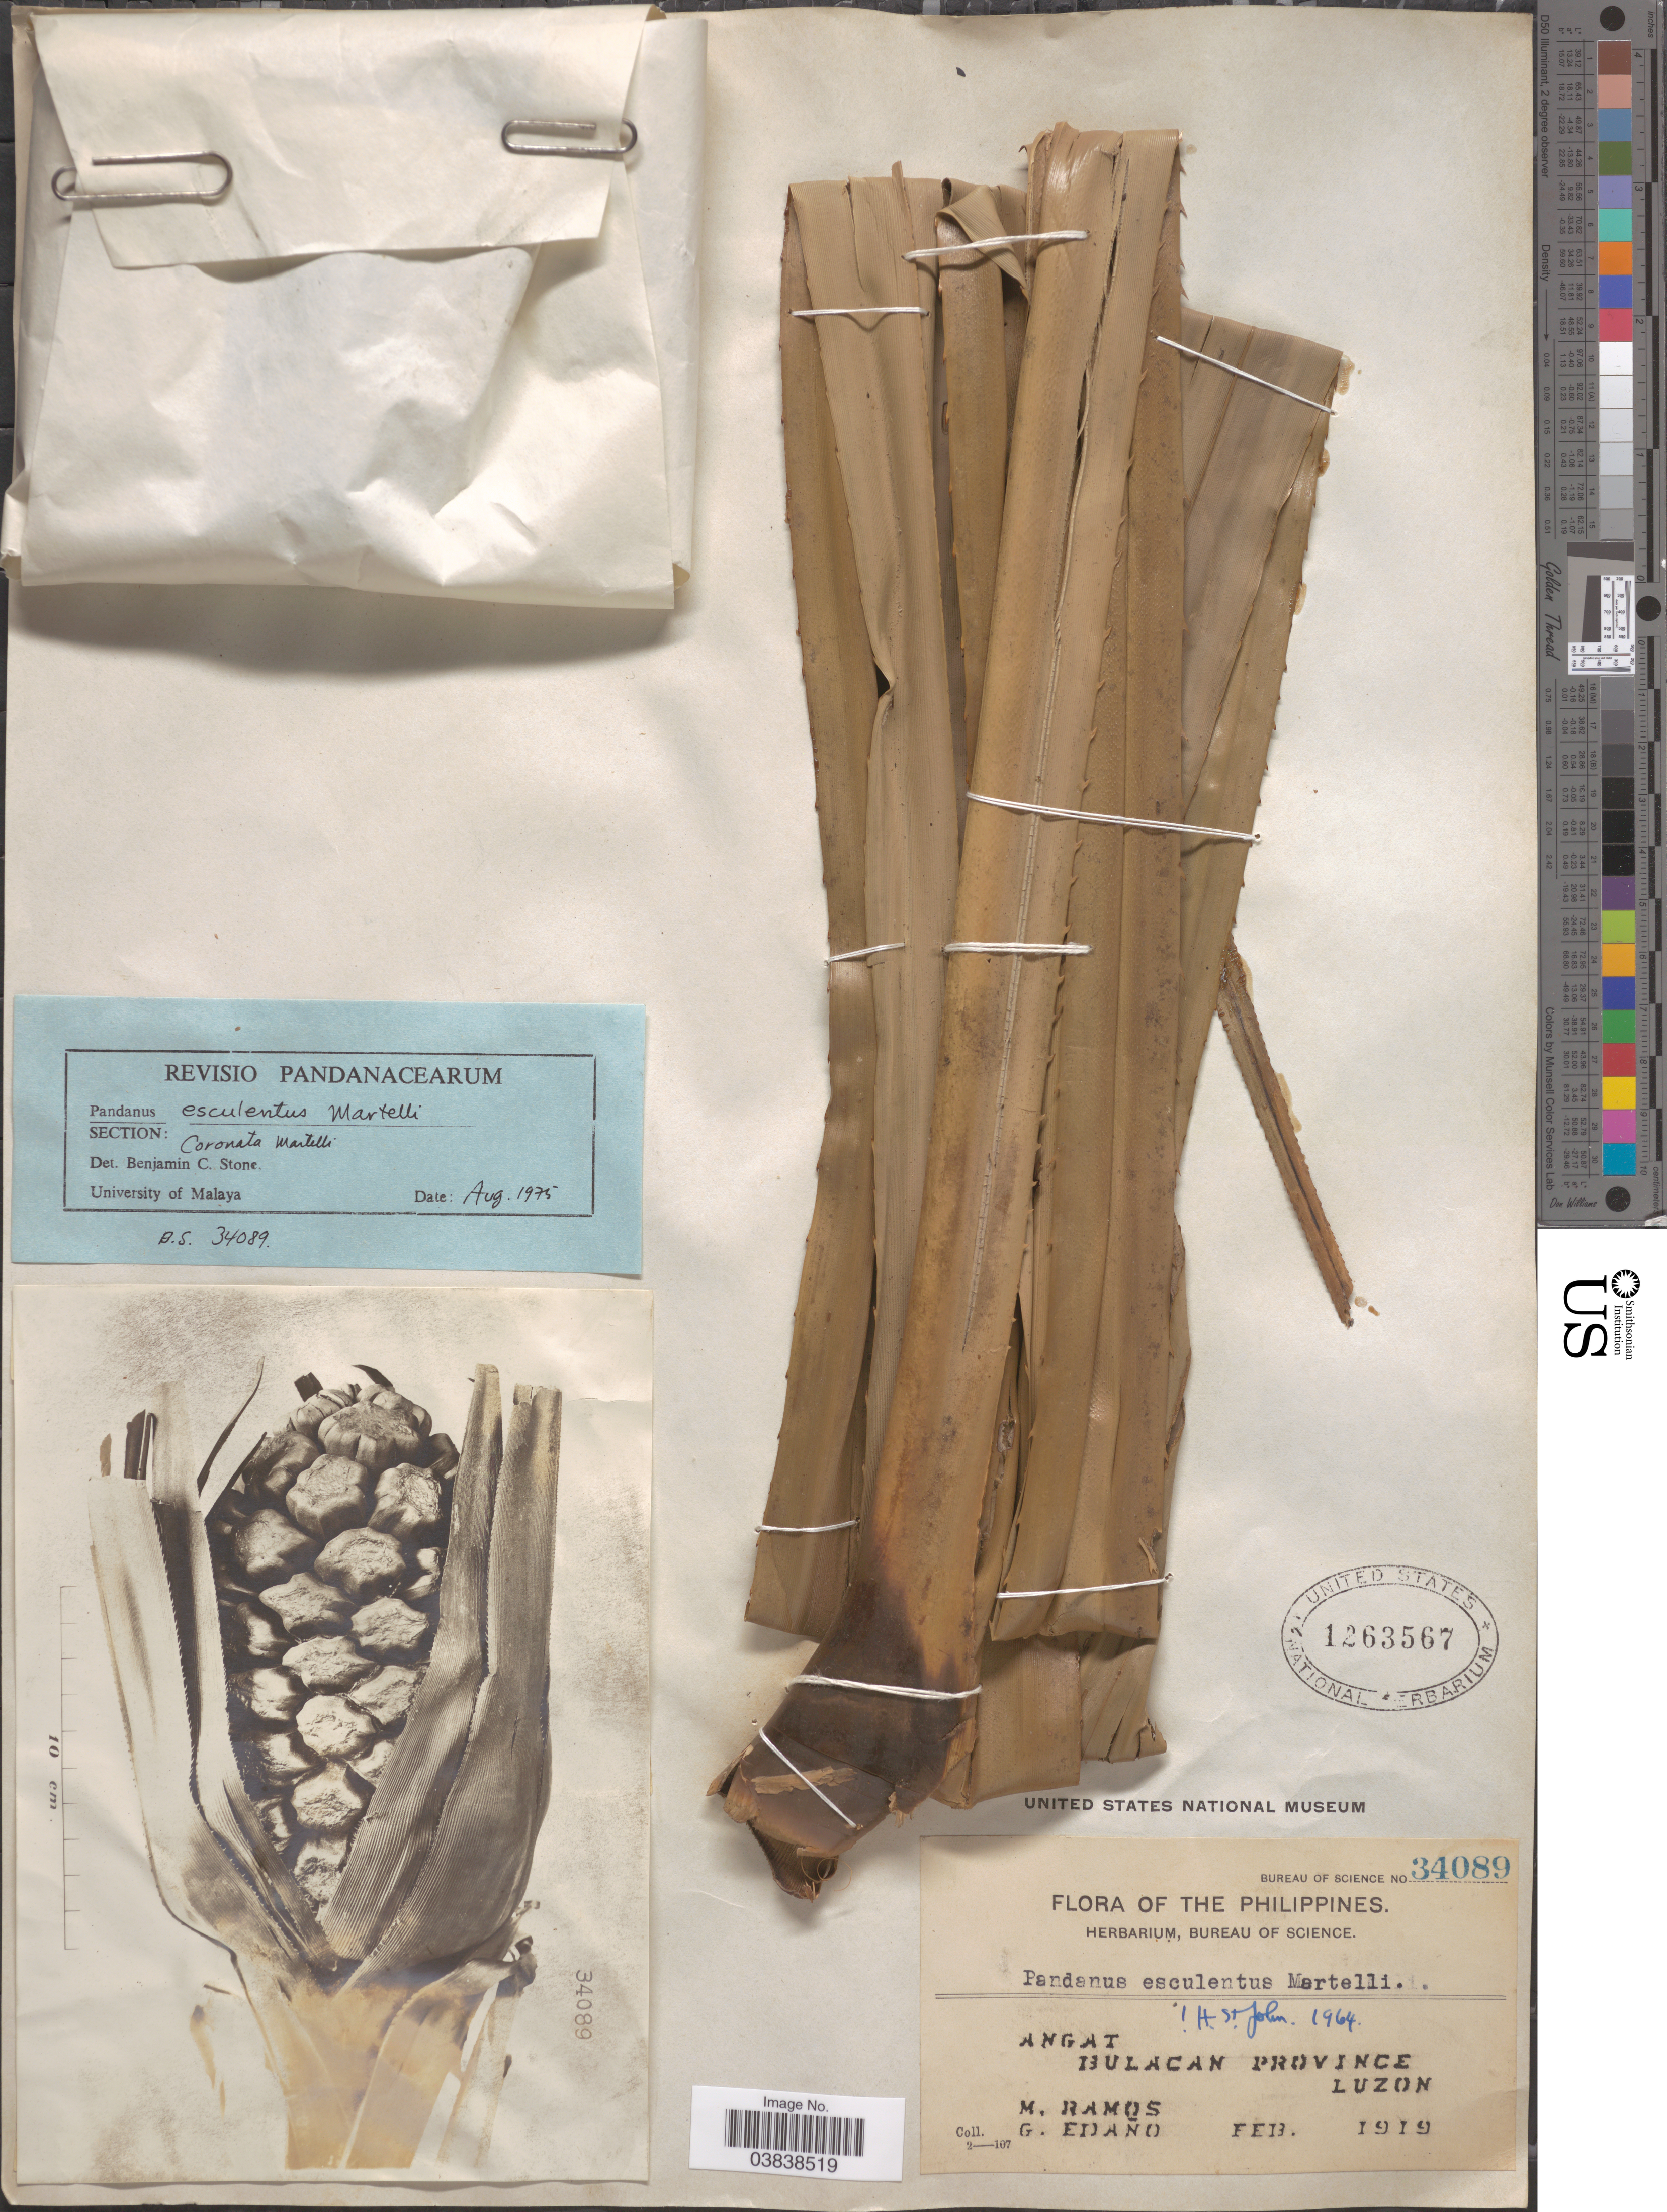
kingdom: Plantae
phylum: Tracheophyta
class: Liliopsida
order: Pandanales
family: Pandanaceae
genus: Pandanus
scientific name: Pandanus esculentus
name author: Martelli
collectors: M. Ramos & G. Edaño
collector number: Bureau of Science 34089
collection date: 1919-02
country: Philippines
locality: Angat, Bulacan Province, Luzon.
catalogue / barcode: US 1263567